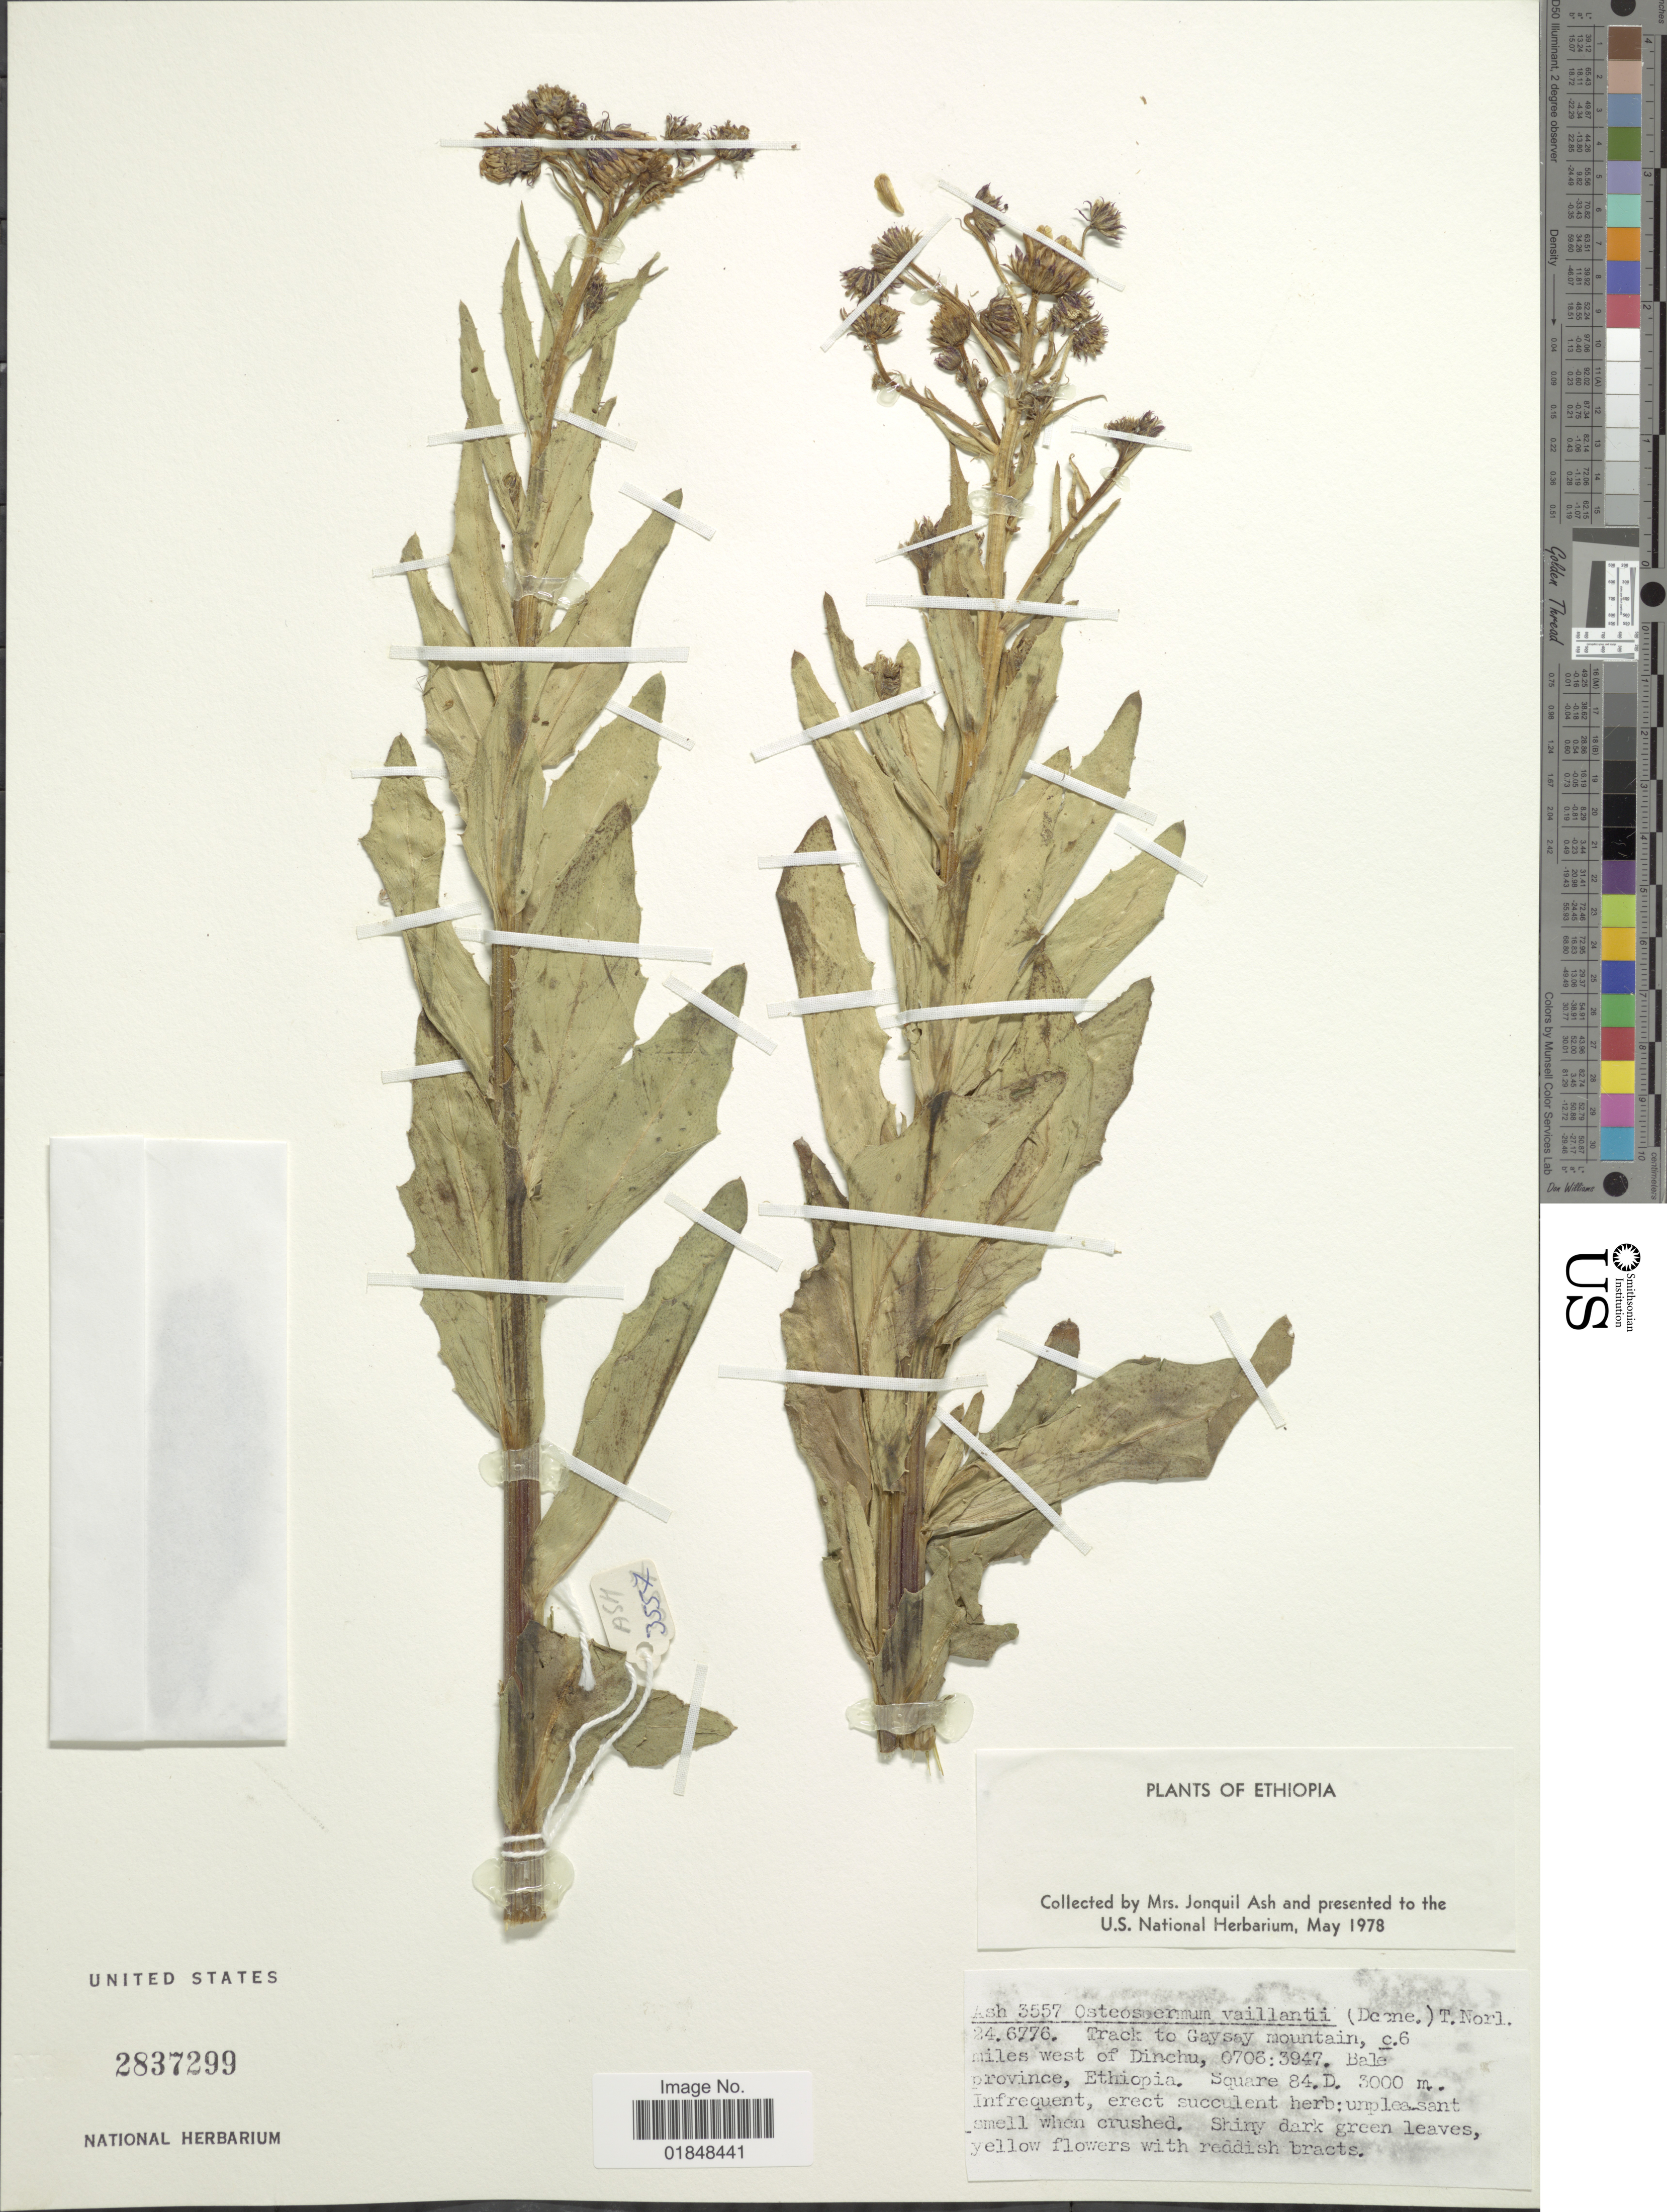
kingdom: Plantae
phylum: Tracheophyta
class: Magnoliopsida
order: Asterales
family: Asteraceae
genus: Osteospermum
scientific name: Osteospermum vailantii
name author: (Decne.) Norl.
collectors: J. Ash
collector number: Ash 3557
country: Ethiopia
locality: Track to Gaysay mountain, c 6 miles west of Dinchu. Square 84.D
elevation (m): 3000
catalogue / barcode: US 2837299